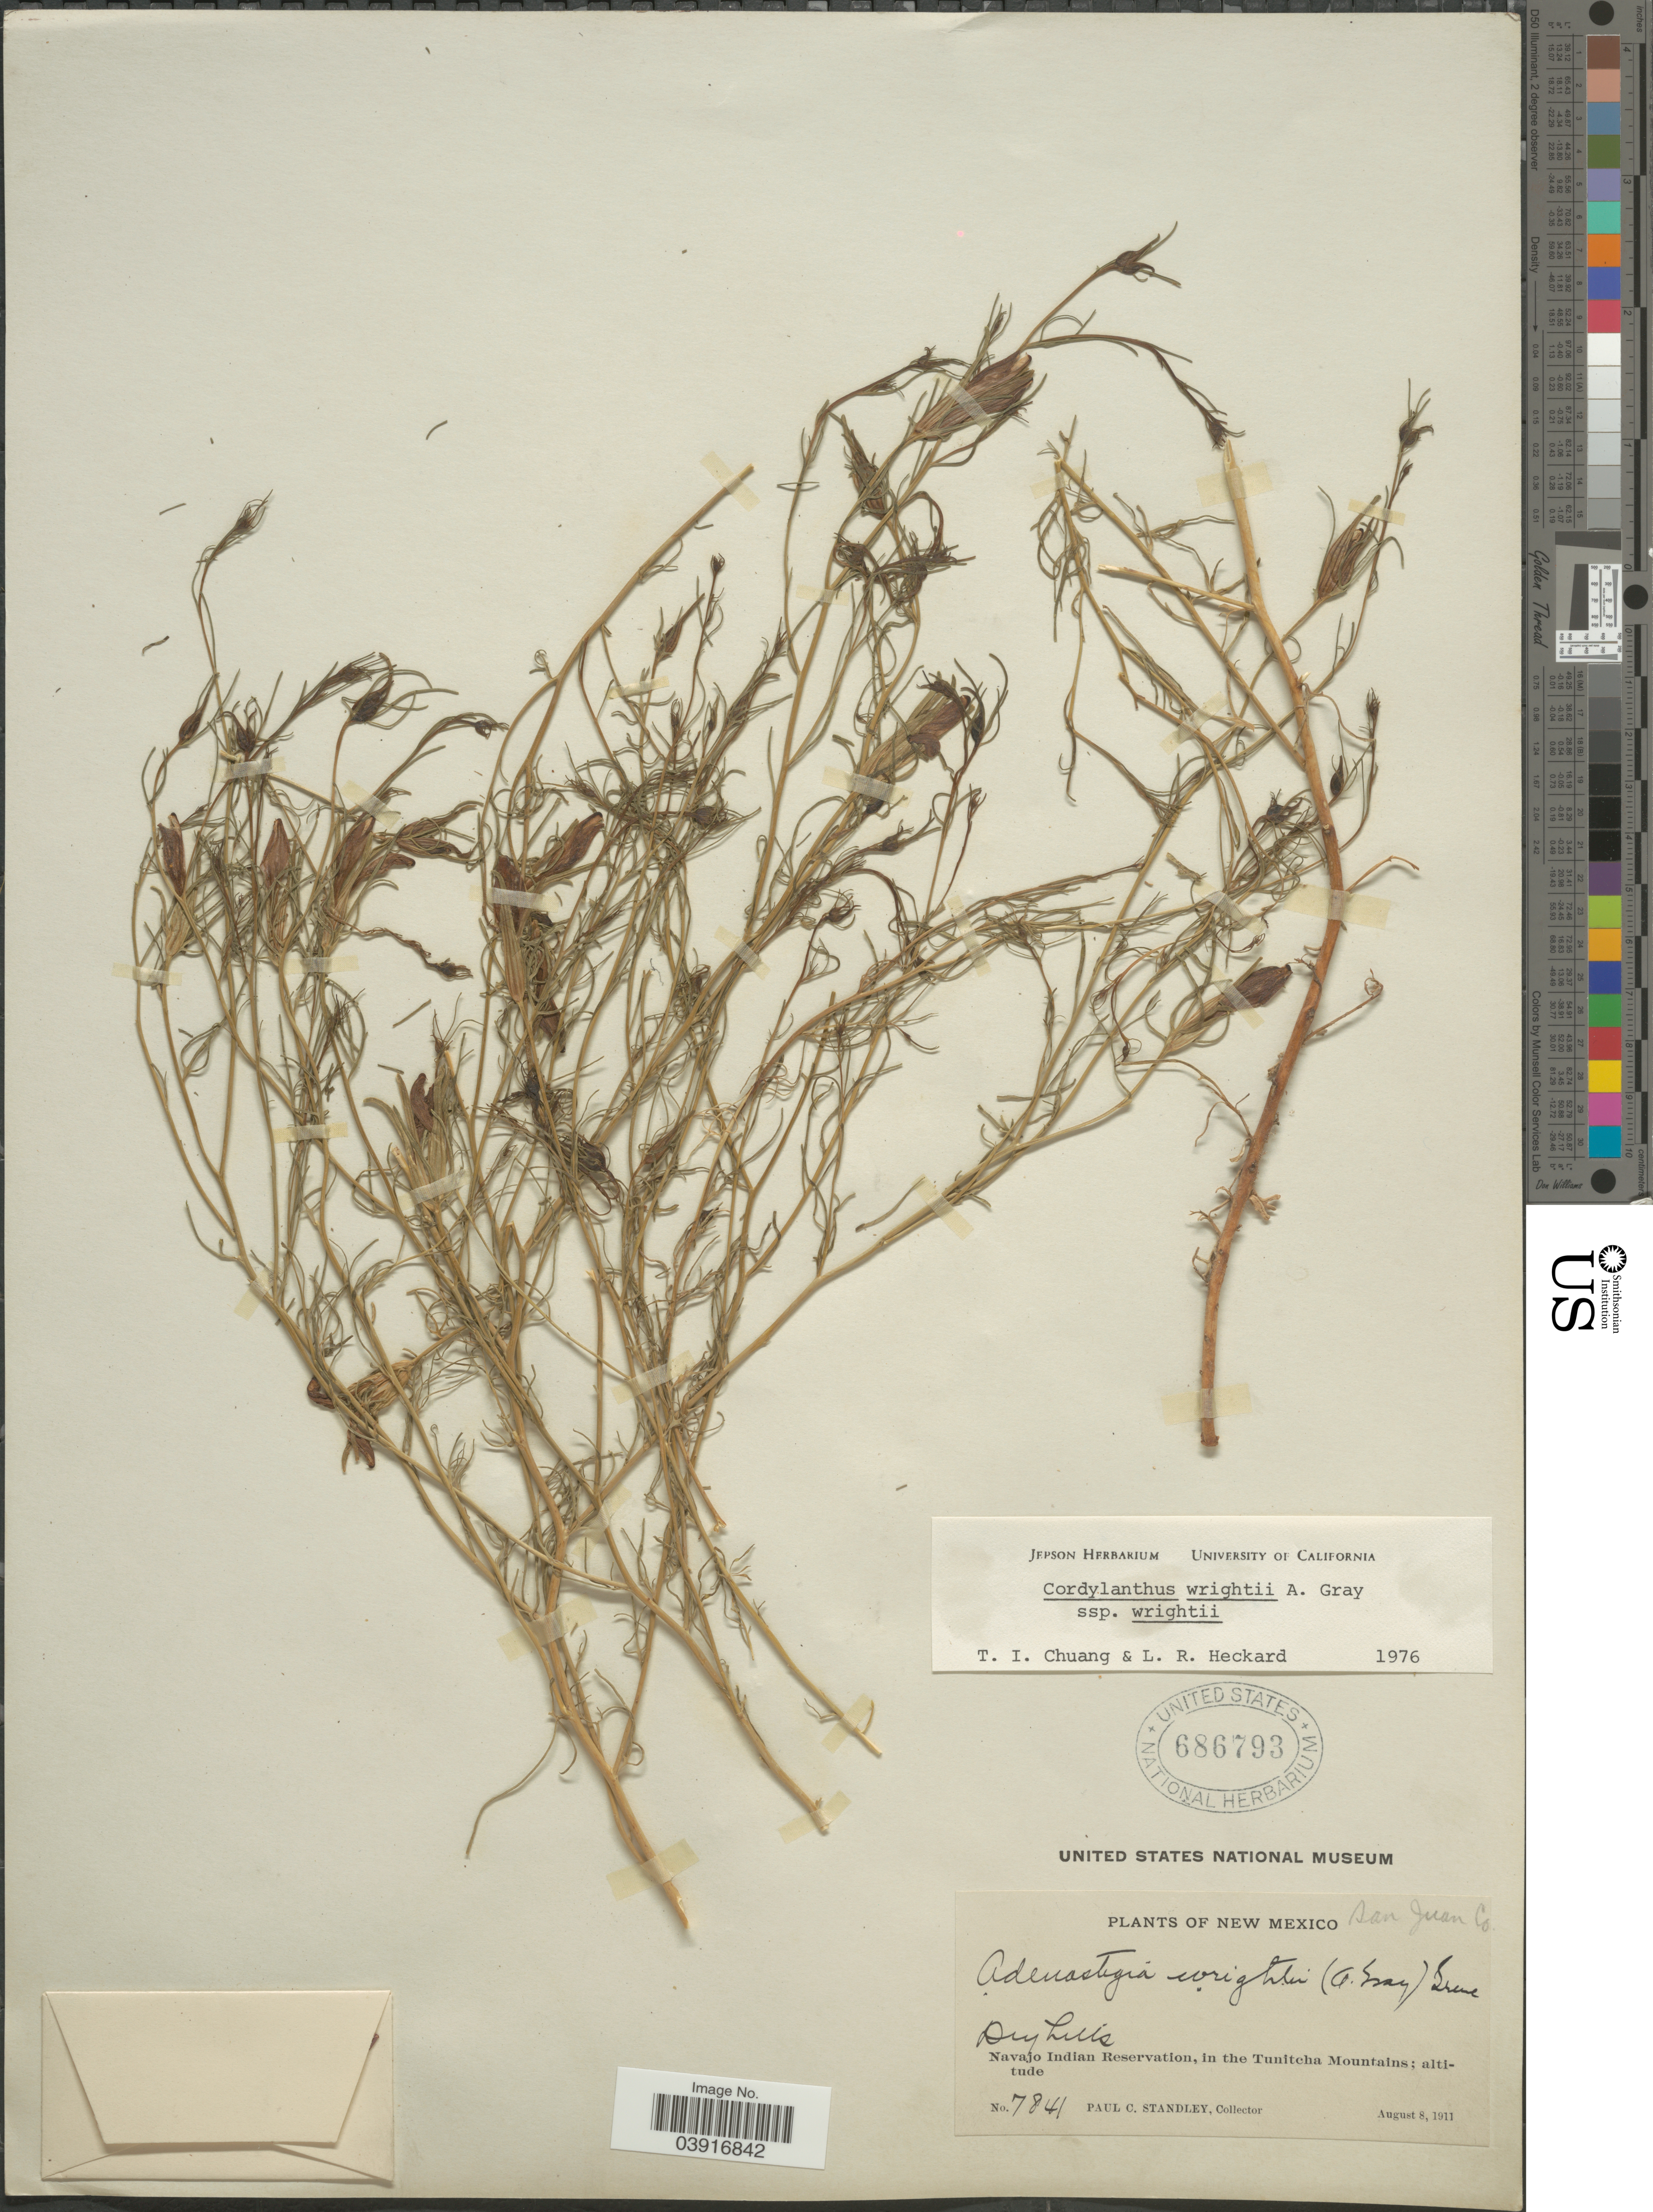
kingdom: Plantae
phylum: Tracheophyta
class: Magnoliopsida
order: Lamiales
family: Orobanchaceae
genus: Cordylanthus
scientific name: Cordylanthus wrightii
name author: A. Gray in Emory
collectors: P. C. Standley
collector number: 7841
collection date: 1911-08-08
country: United States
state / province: New Mexico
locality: Navajo Indian Reservation, in the Tunitcha Mountains. San Juan Co.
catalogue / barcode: US 686793